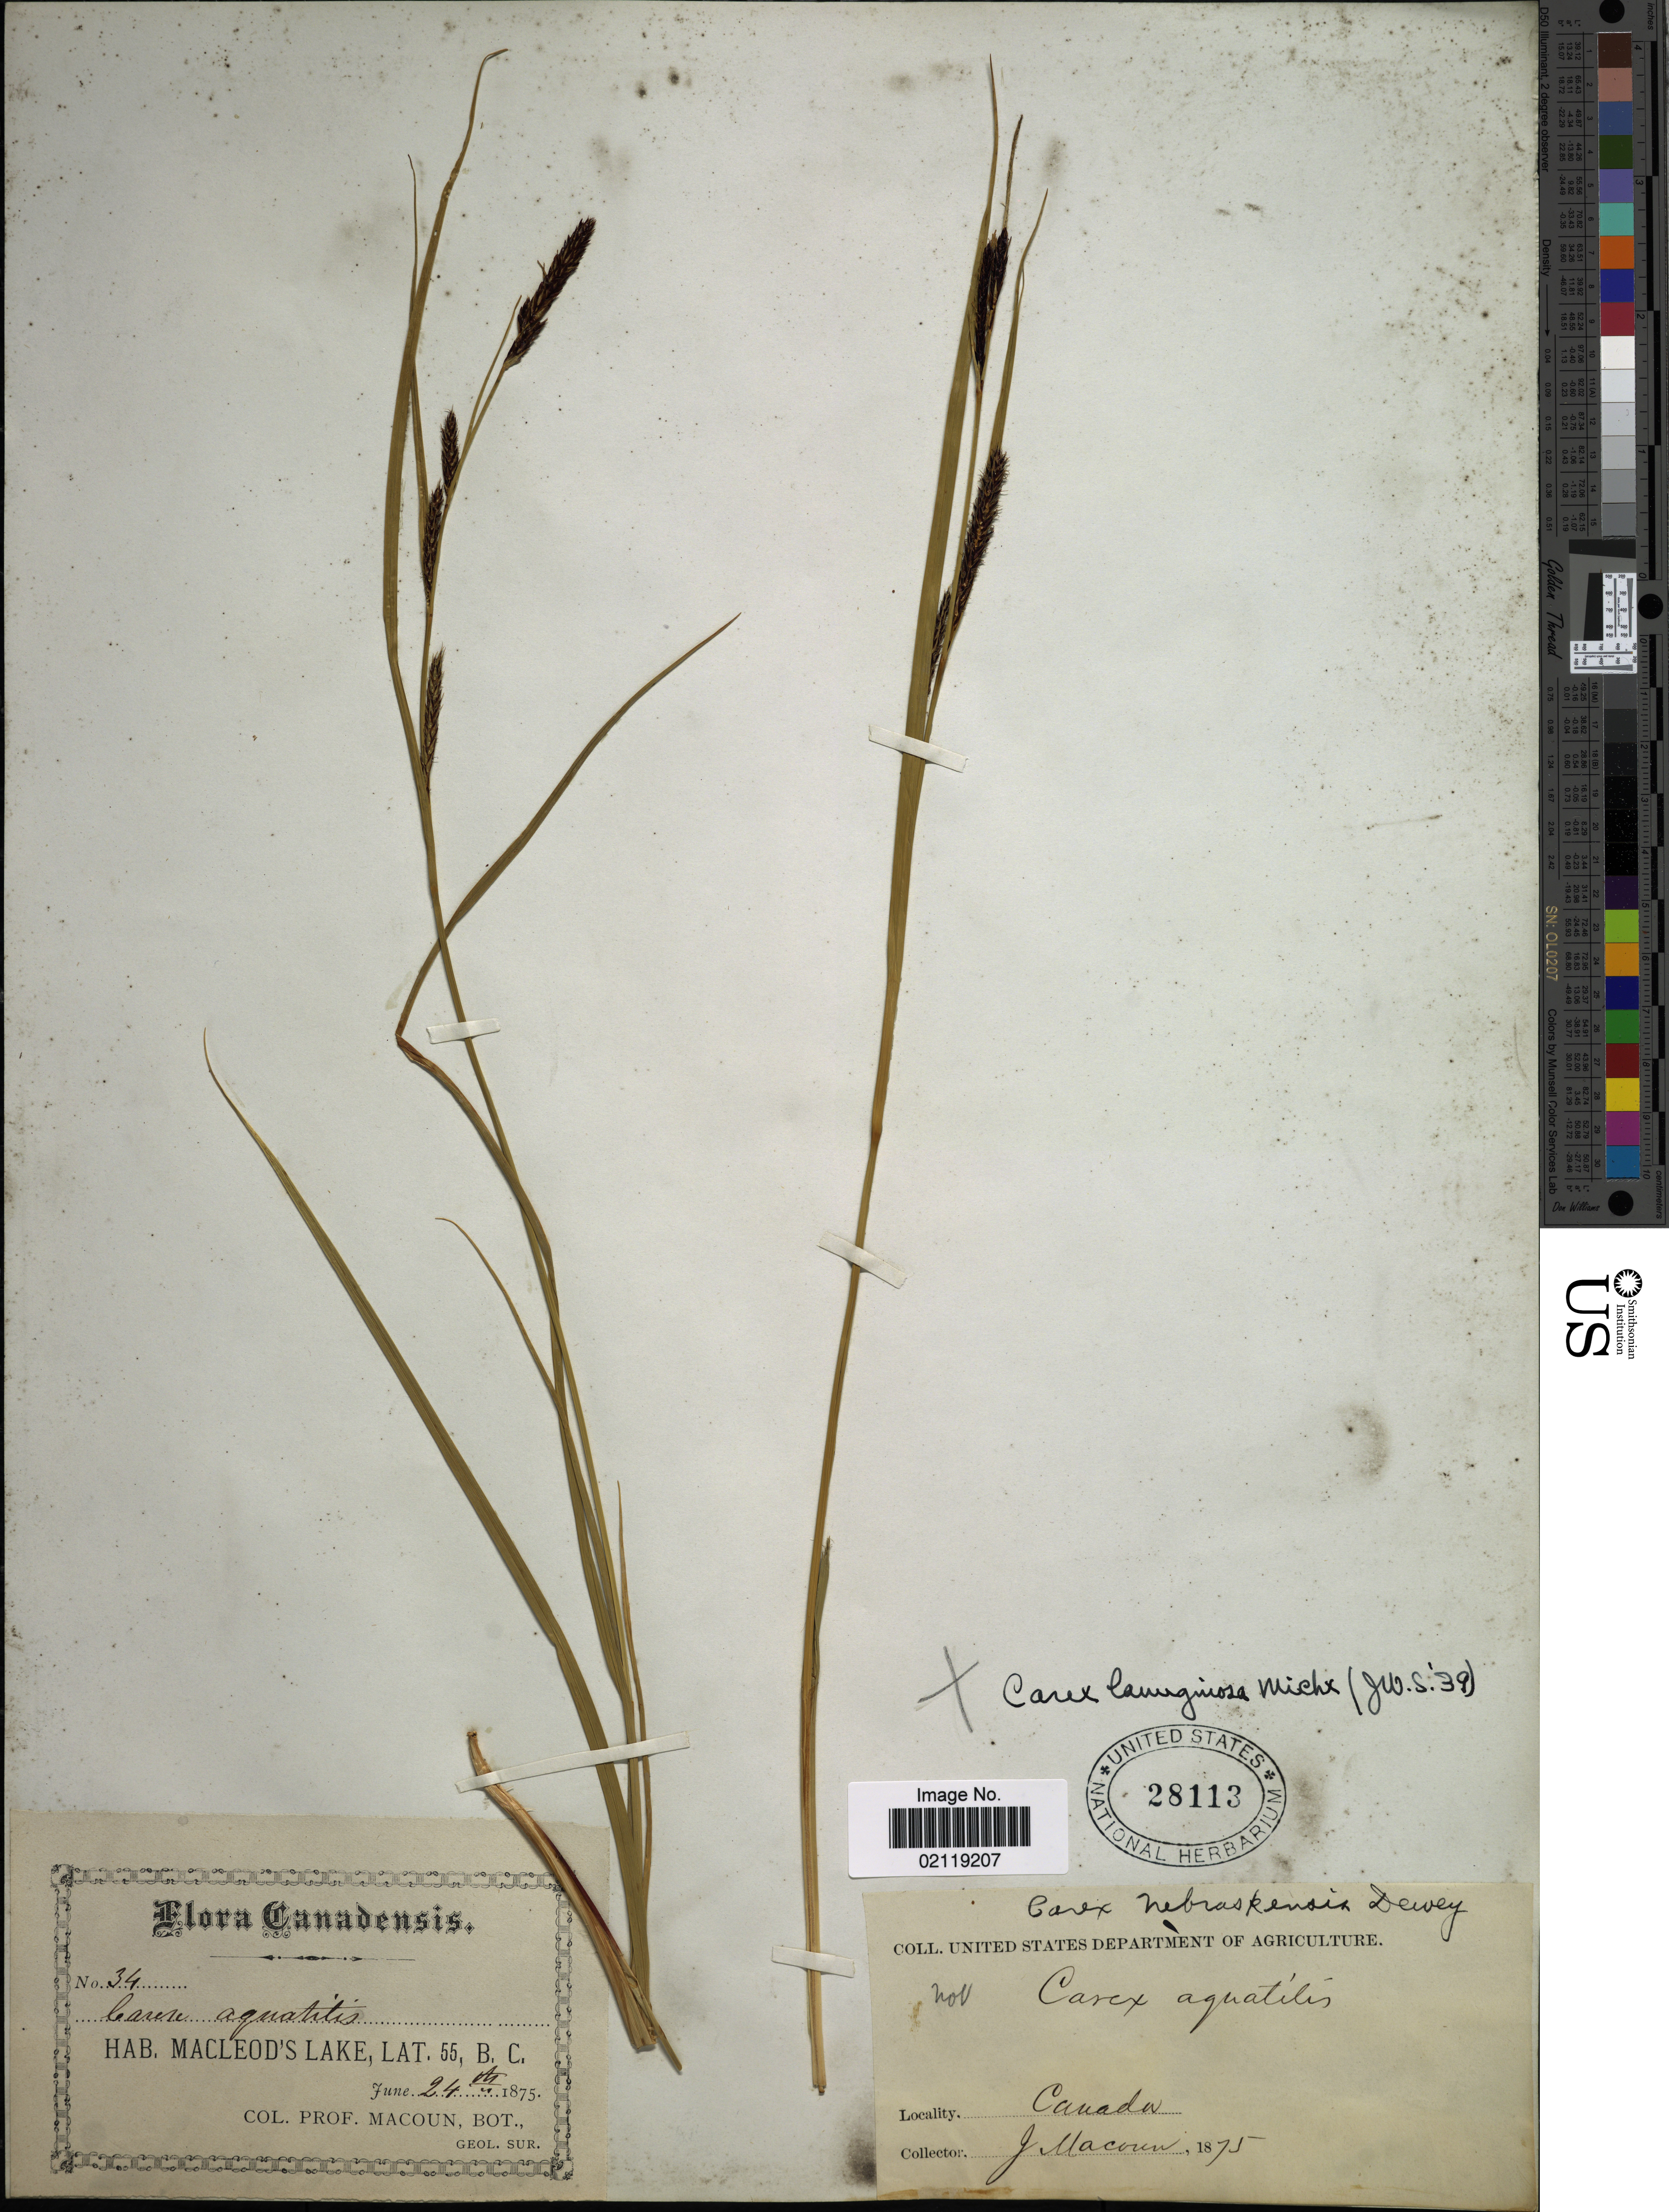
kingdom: Plantae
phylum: Tracheophyta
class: Liliopsida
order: Poales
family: Cyperaceae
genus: Carex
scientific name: Carex pellita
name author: Muhl. ex Willd.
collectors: J. Macoun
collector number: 34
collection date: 1875-06-24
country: Canada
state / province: British Columbia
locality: Canandensis. MacLeod's lake, B.C.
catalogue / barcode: US 28113